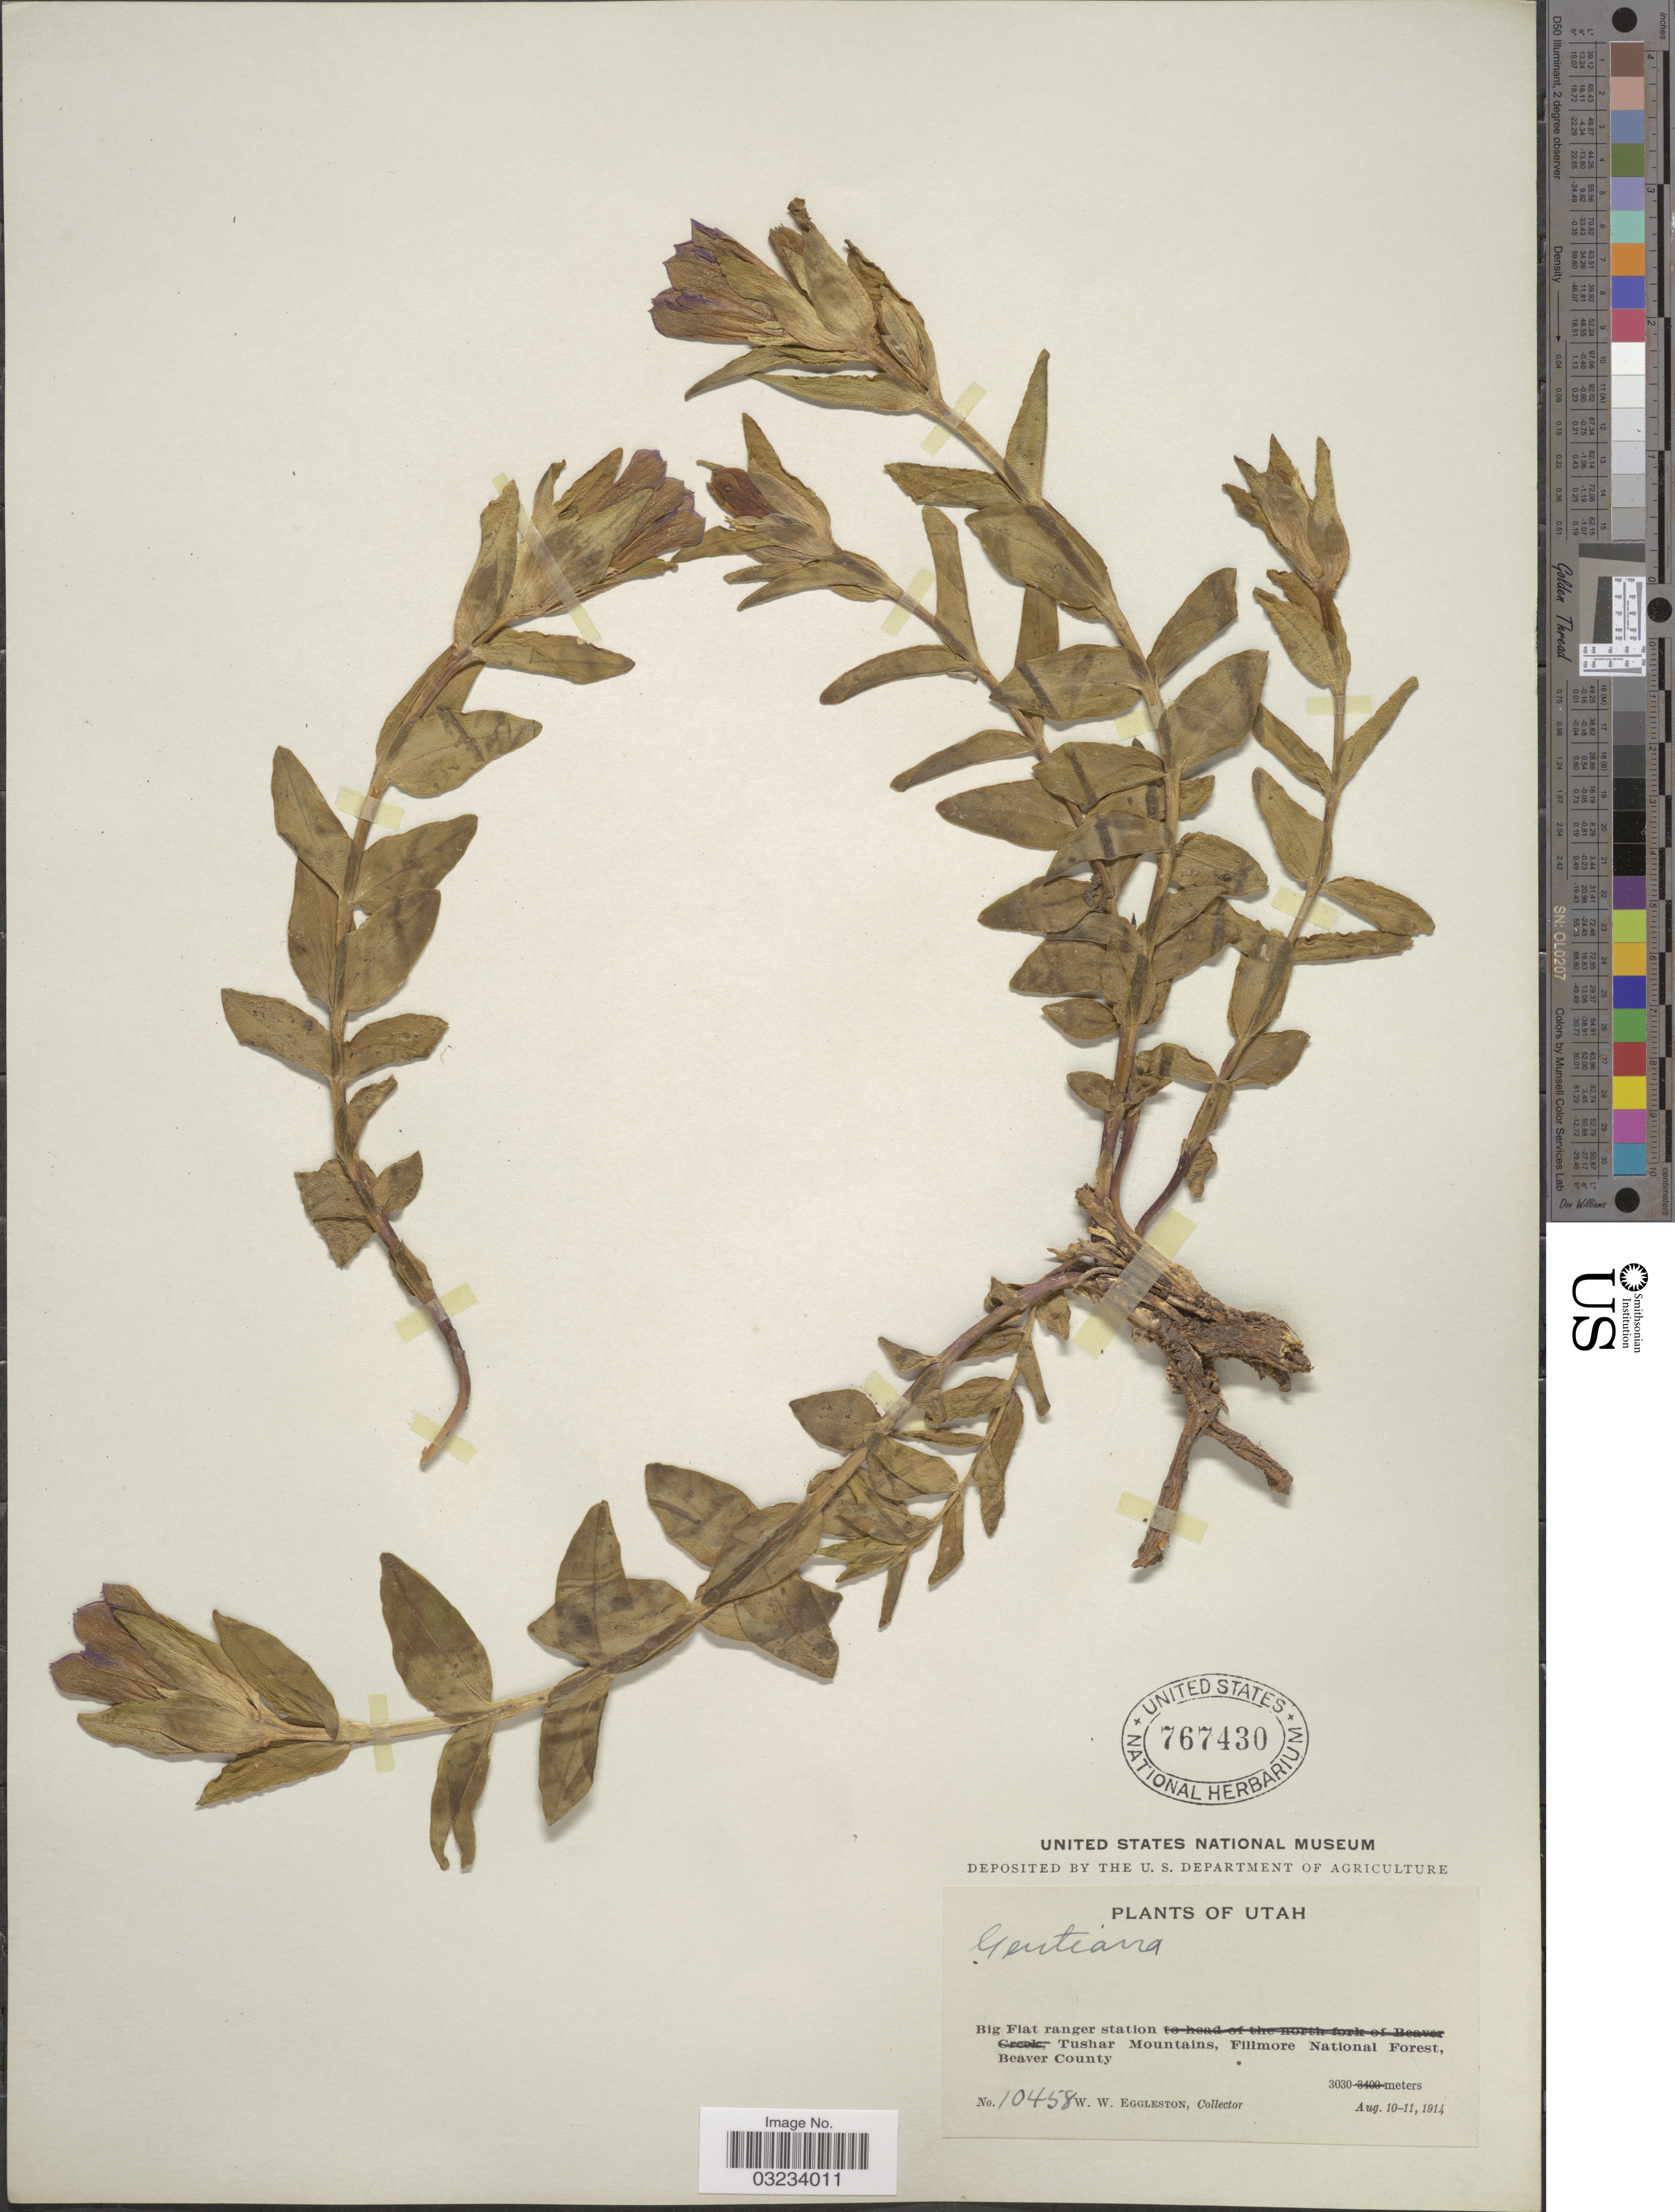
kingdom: Plantae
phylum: Tracheophyta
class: Magnoliopsida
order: Gentianales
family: Gentianaceae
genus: Gentiana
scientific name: Gentiana calycosa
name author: Griseb.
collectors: W. W. Eggleston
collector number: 10458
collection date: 1914-08-10/1914-08-11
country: United States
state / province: Utah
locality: Big Flat ranger station, Tushar Mountains, Fillmore National Forest, Beaver County.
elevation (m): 3030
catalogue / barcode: US 767430